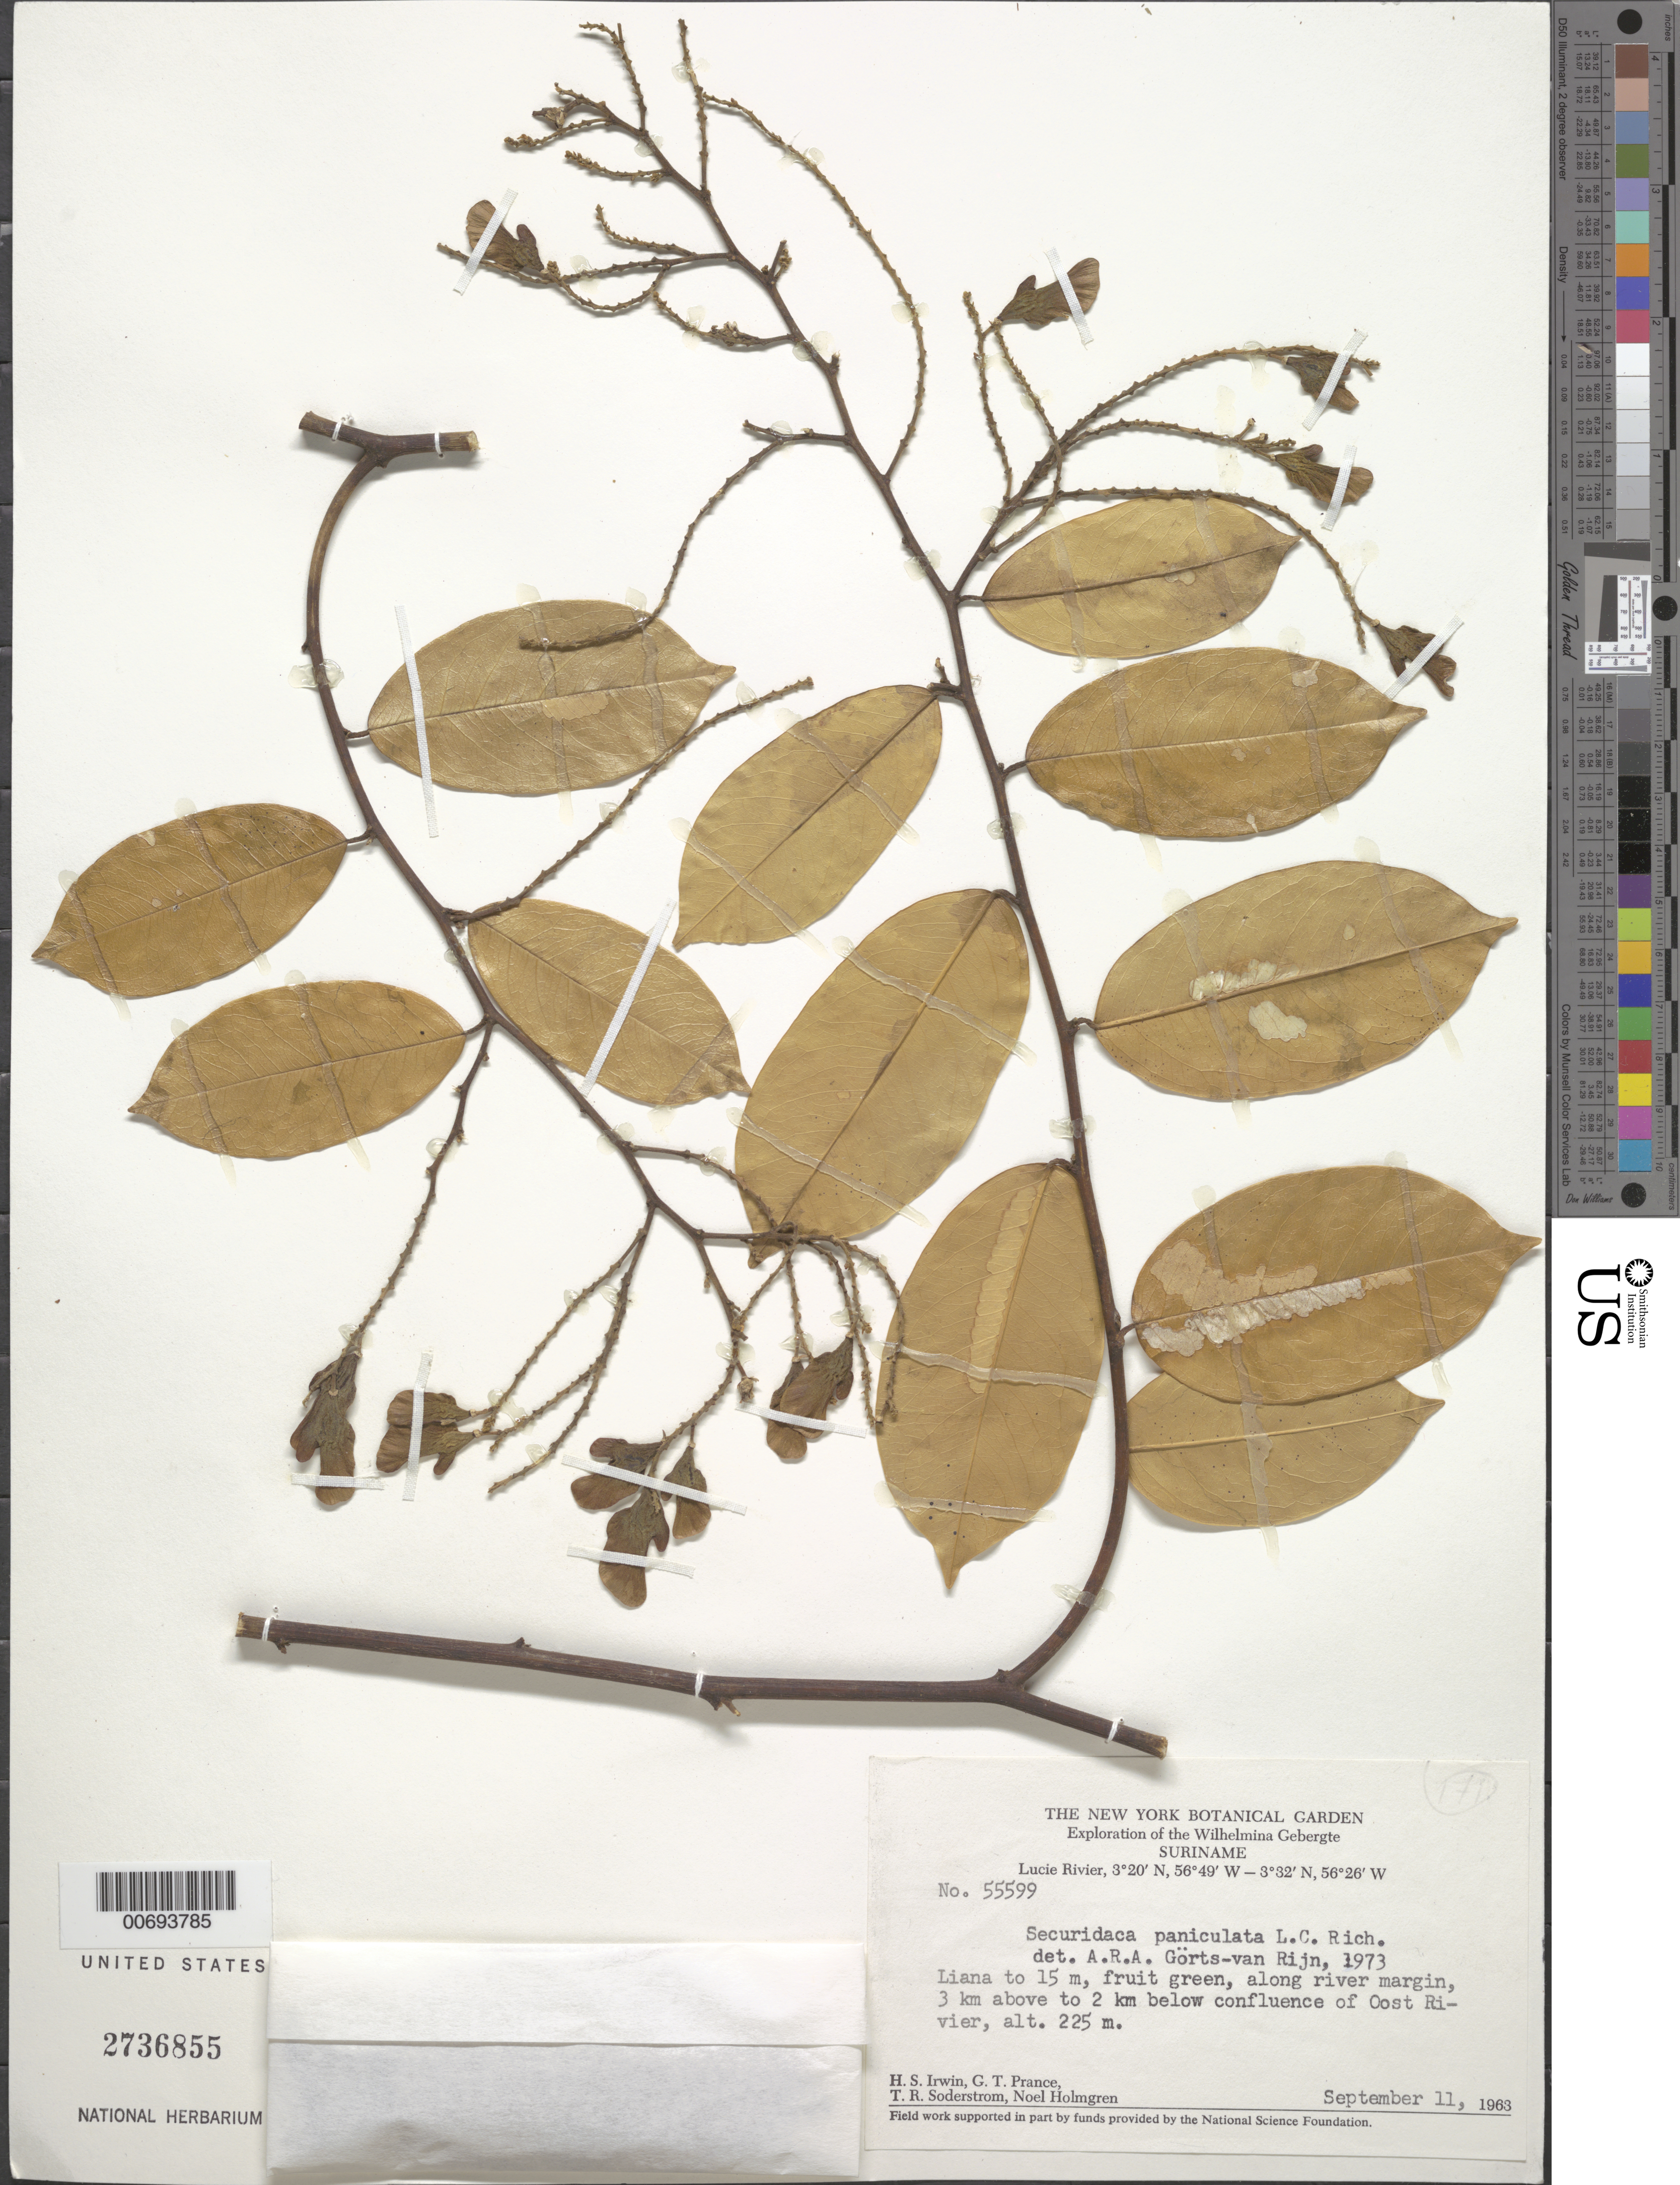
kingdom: Plantae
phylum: Tracheophyta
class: Magnoliopsida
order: Fabales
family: Polygalaceae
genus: Securidaca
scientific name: Securidaca paniculata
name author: Rich.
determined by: Görts-van Rijn, A. R. A.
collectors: H. Irwin, G. T. Prance, T. R. Soderstrom & N. H. Holmgren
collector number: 55599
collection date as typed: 11-Sep-63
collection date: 1963-09-11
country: Suriname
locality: Lucie R., 3 km above to 2 km below confl. with Oost R., Wilhelmina Gebergte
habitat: Along river margin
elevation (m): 225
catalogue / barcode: US 2736855